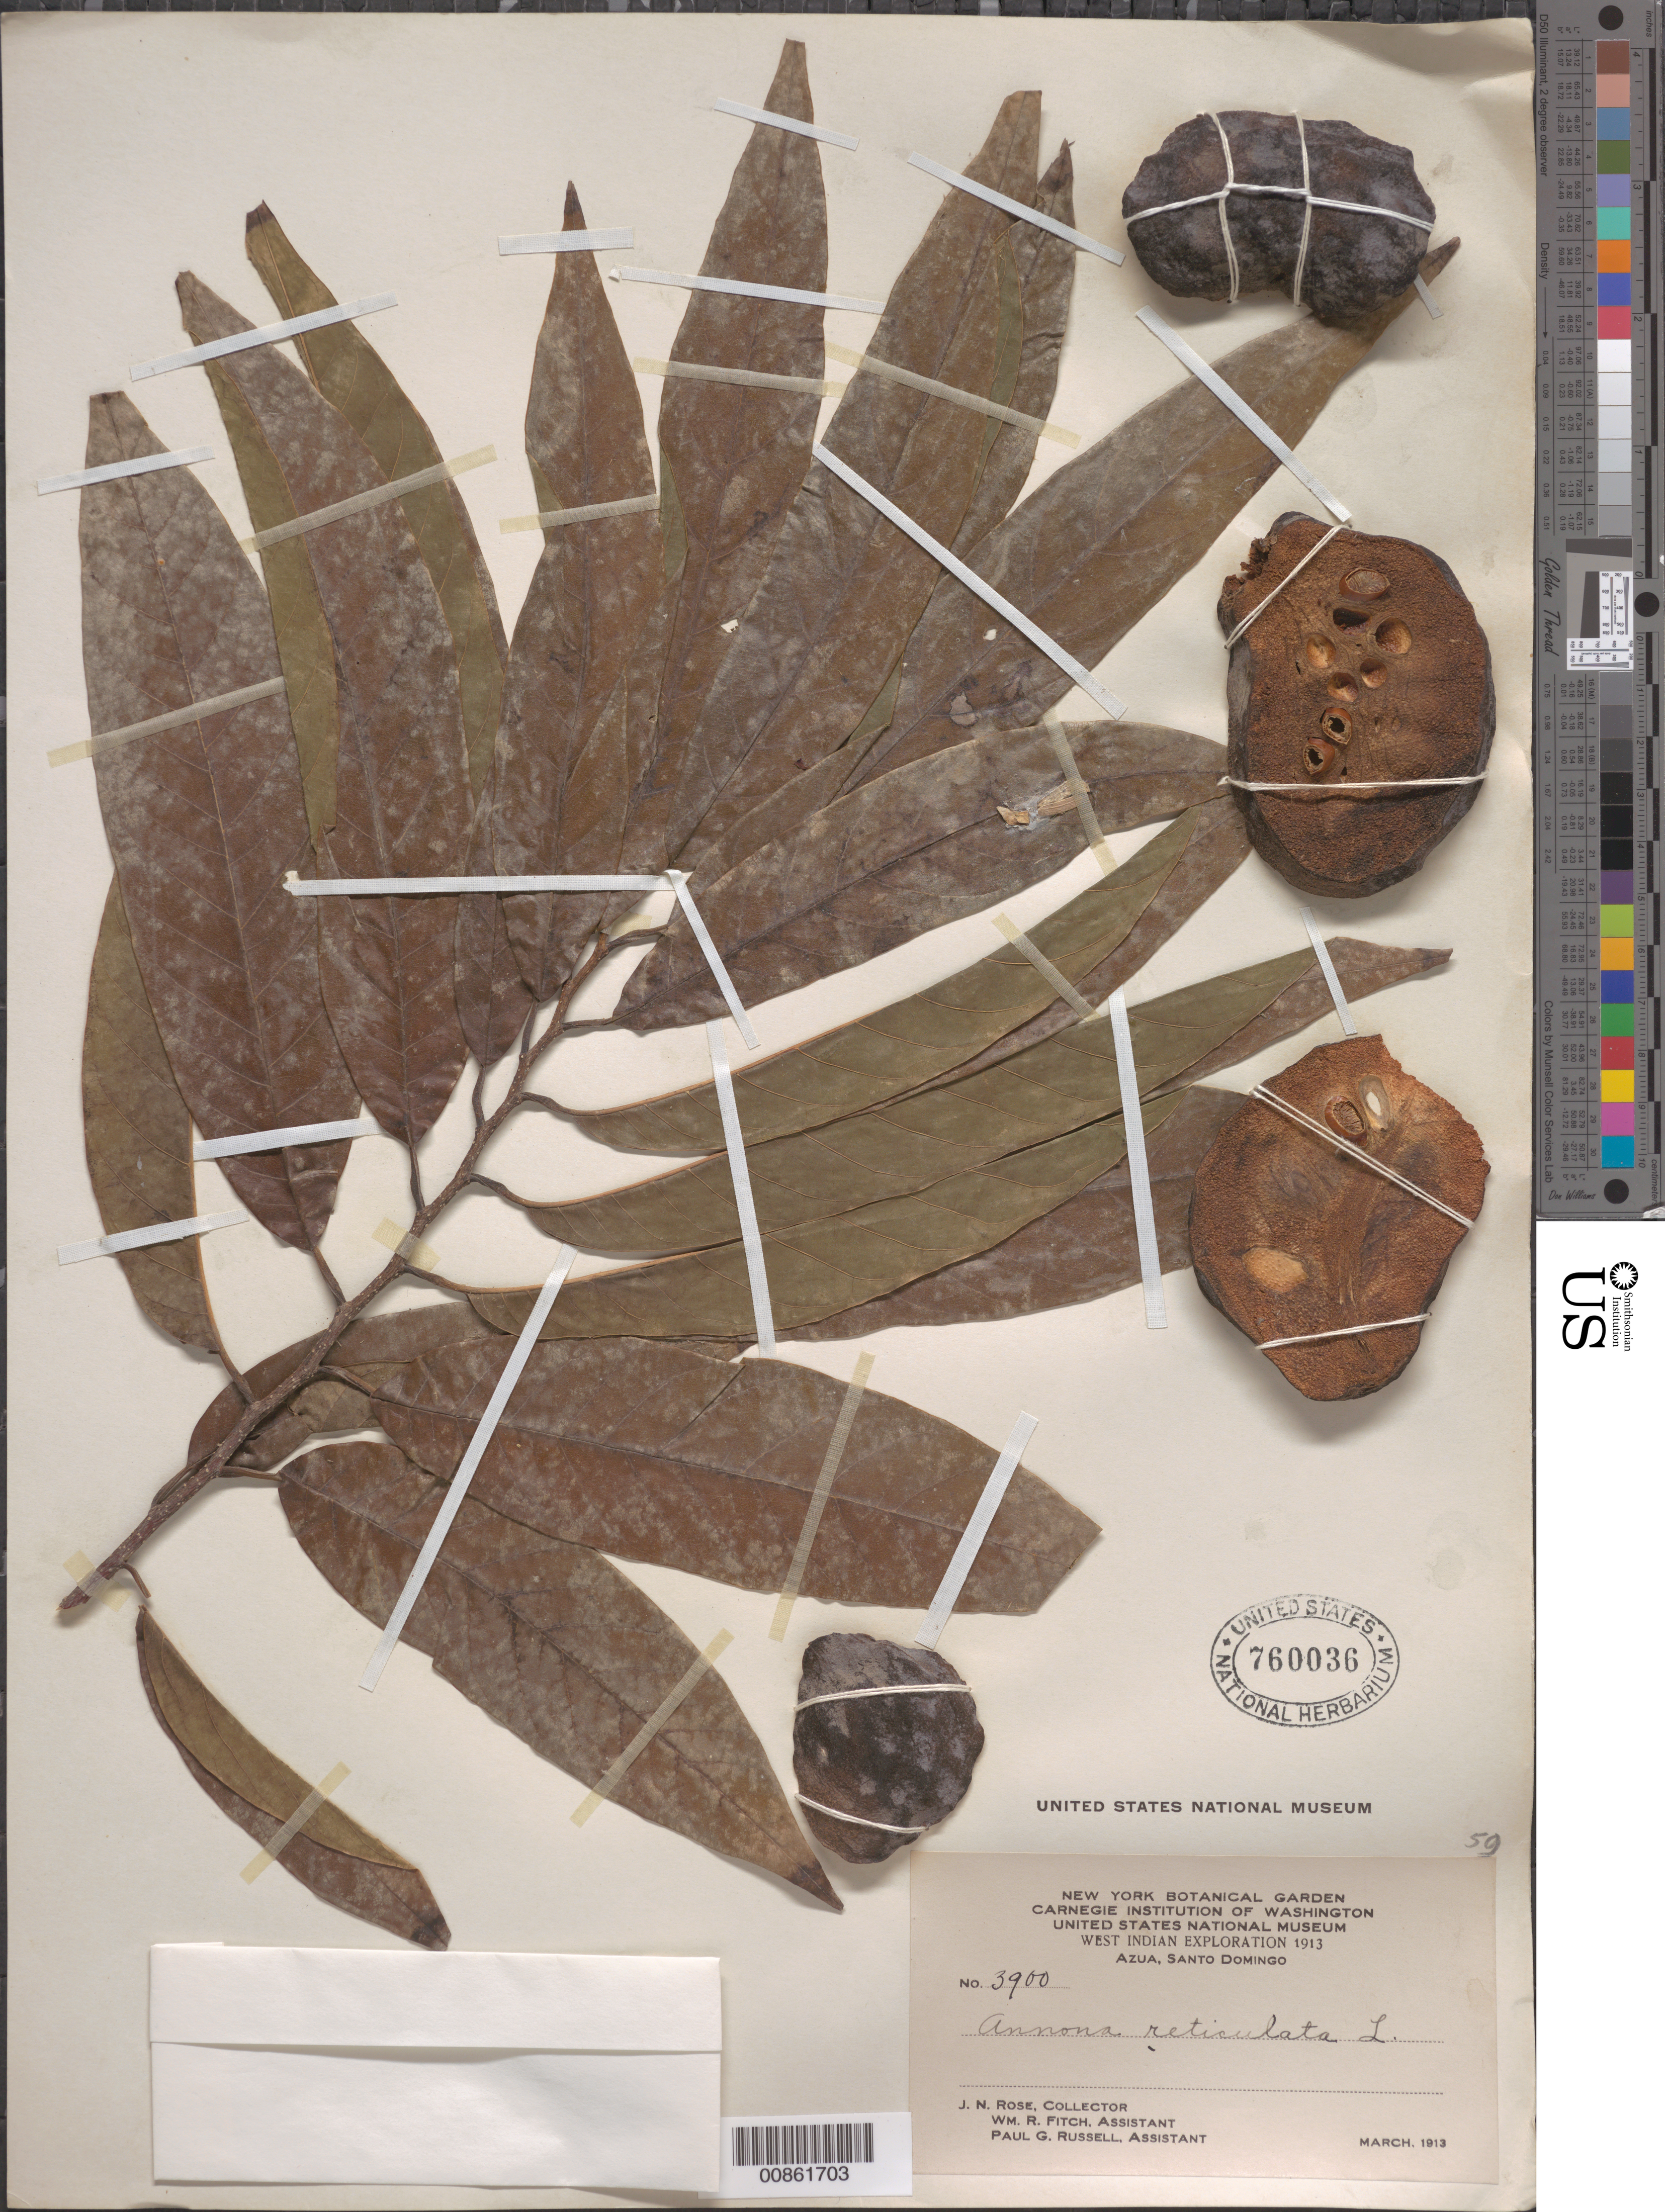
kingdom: Plantae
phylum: Tracheophyta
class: Magnoliopsida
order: Magnoliales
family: Annonaceae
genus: Annona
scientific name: Annona reticulata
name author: L.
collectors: J. N. Rose, W. R. Fitch & P. G. Russell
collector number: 3900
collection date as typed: Mar 1913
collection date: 1913-03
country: Dominican Republic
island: Hispaniola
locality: Azua, Santo Domingo.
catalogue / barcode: US 760036